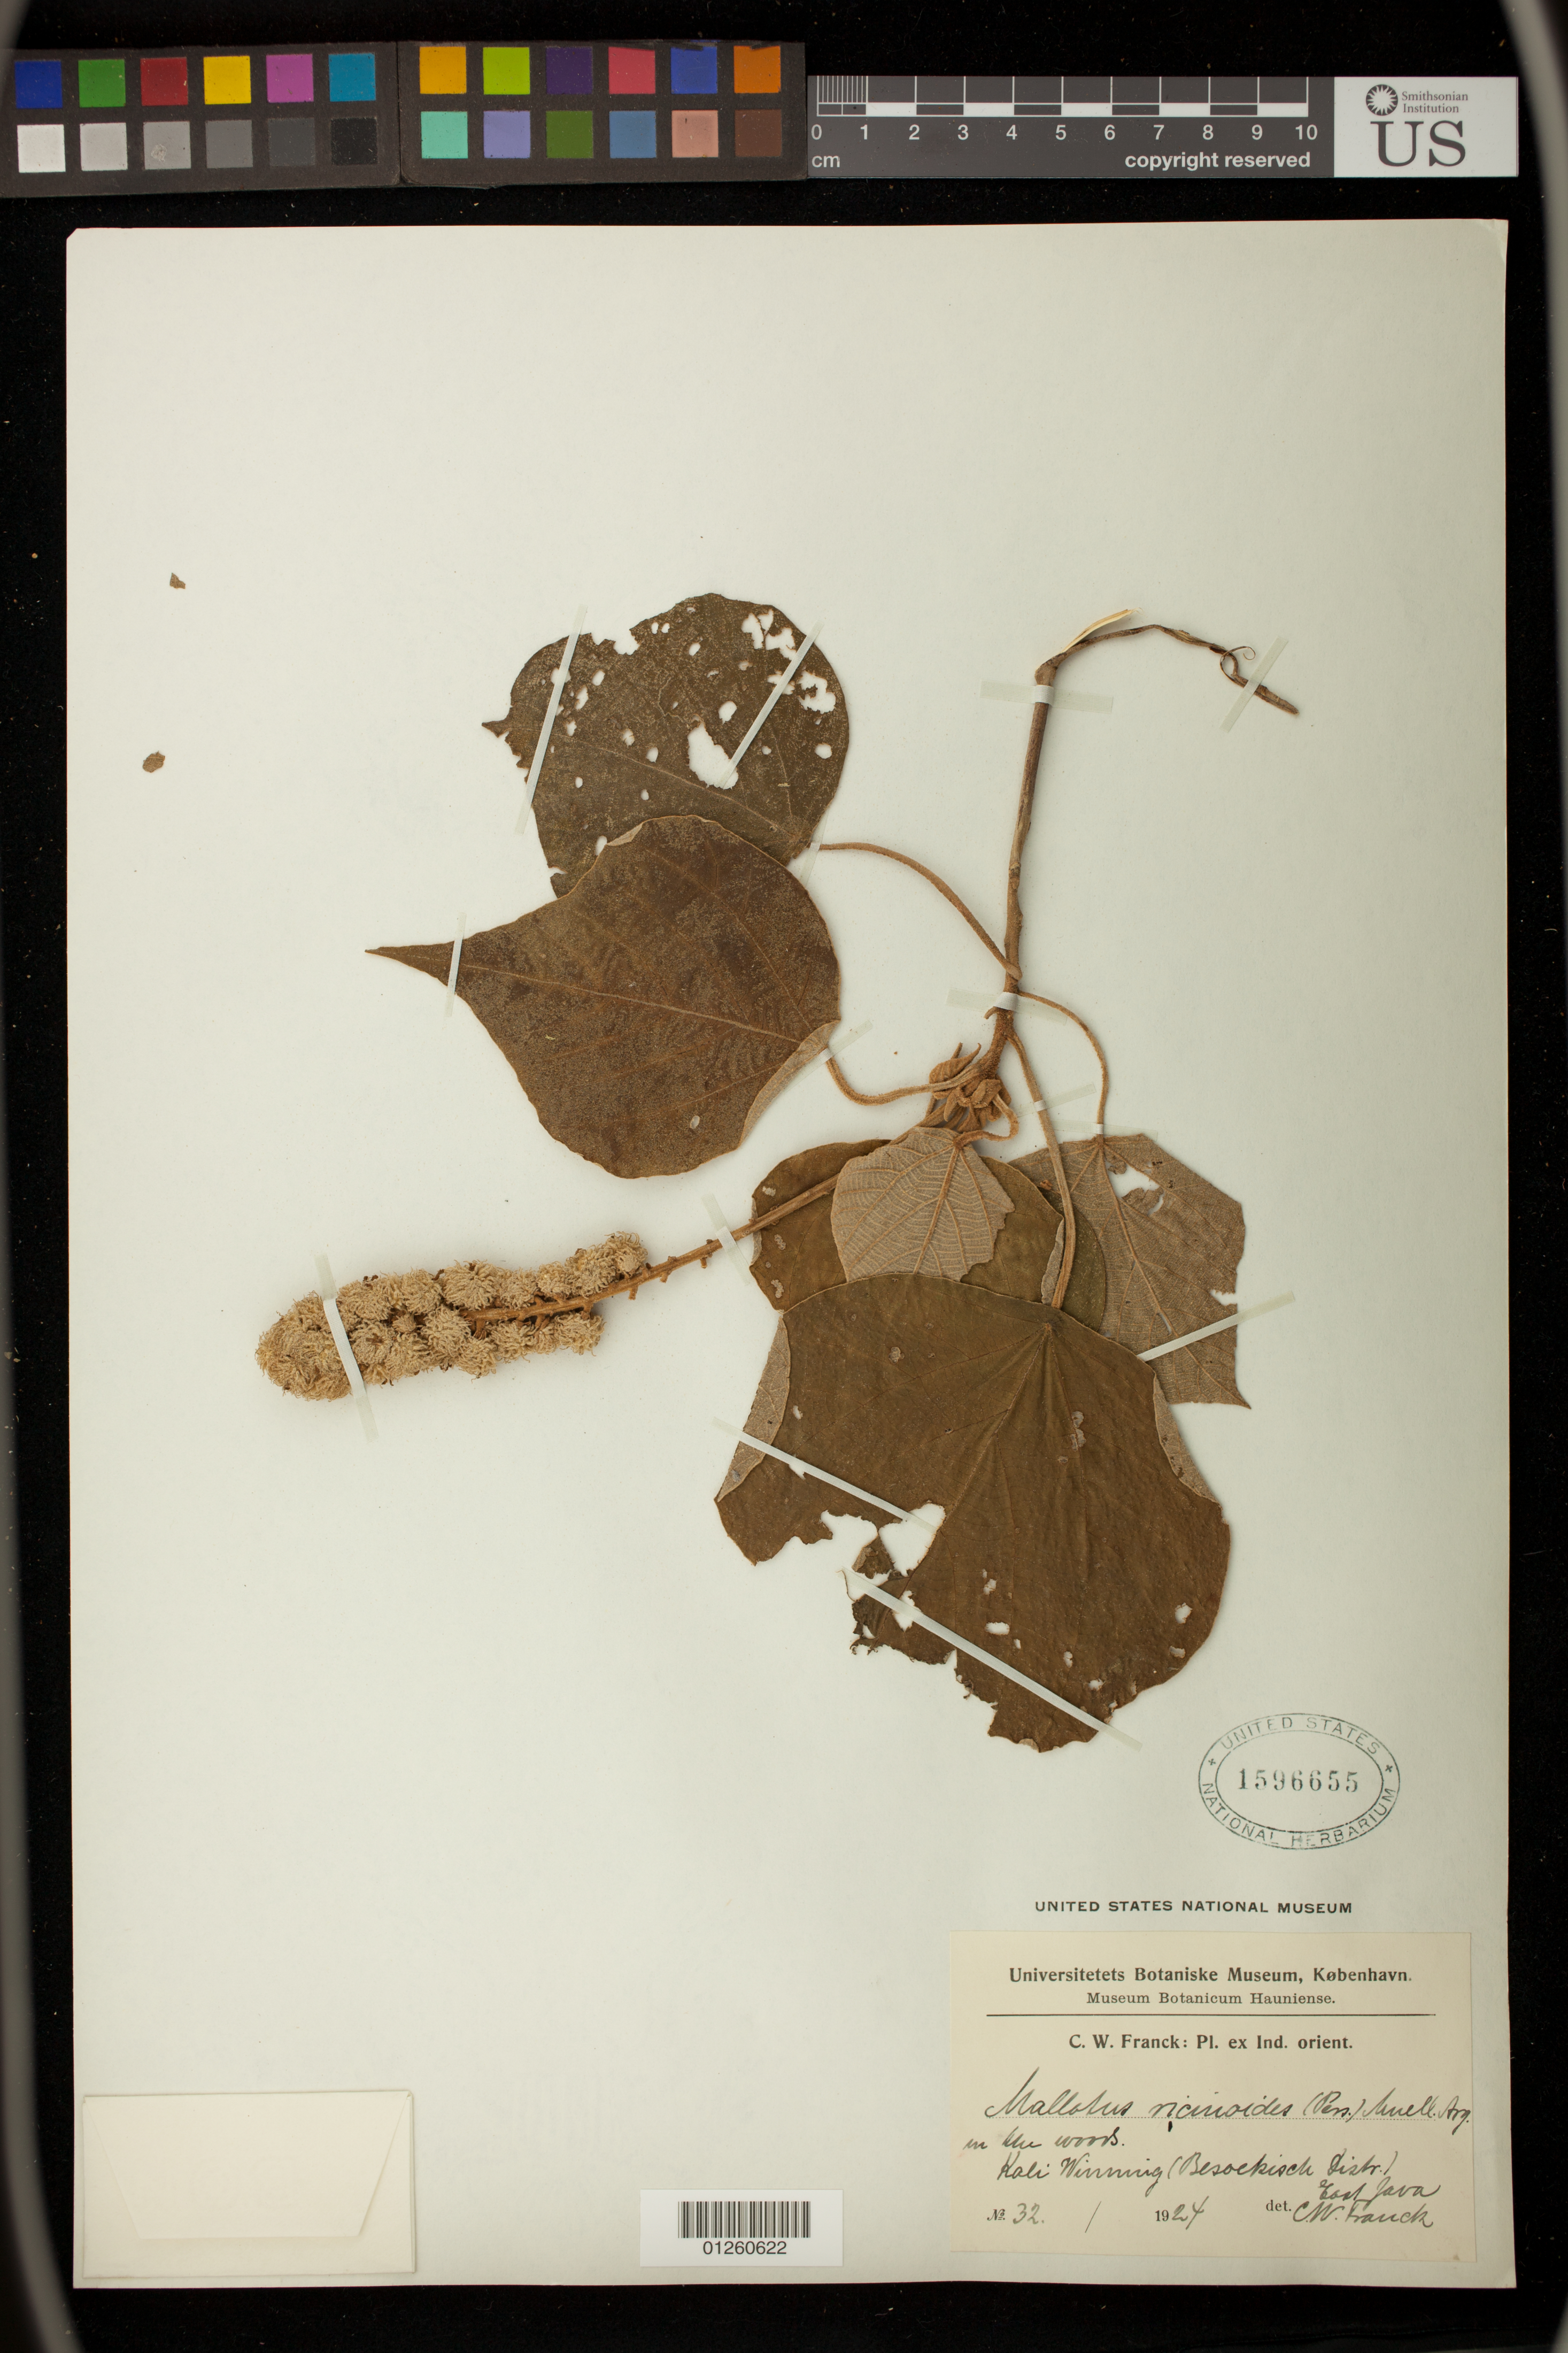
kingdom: Plantae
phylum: Tracheophyta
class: Magnoliopsida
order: Malpighiales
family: Euphorbiaceae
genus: Mallotus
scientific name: Mallotus mollissimus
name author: (Geiseler) Airy Shaw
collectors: C. Franck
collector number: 32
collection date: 1924-01-01/1924-12-31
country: Indonesia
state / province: Java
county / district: Jawa Timur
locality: Kali Winning (Besoekisch Distr.) East Java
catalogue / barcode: US 1596655